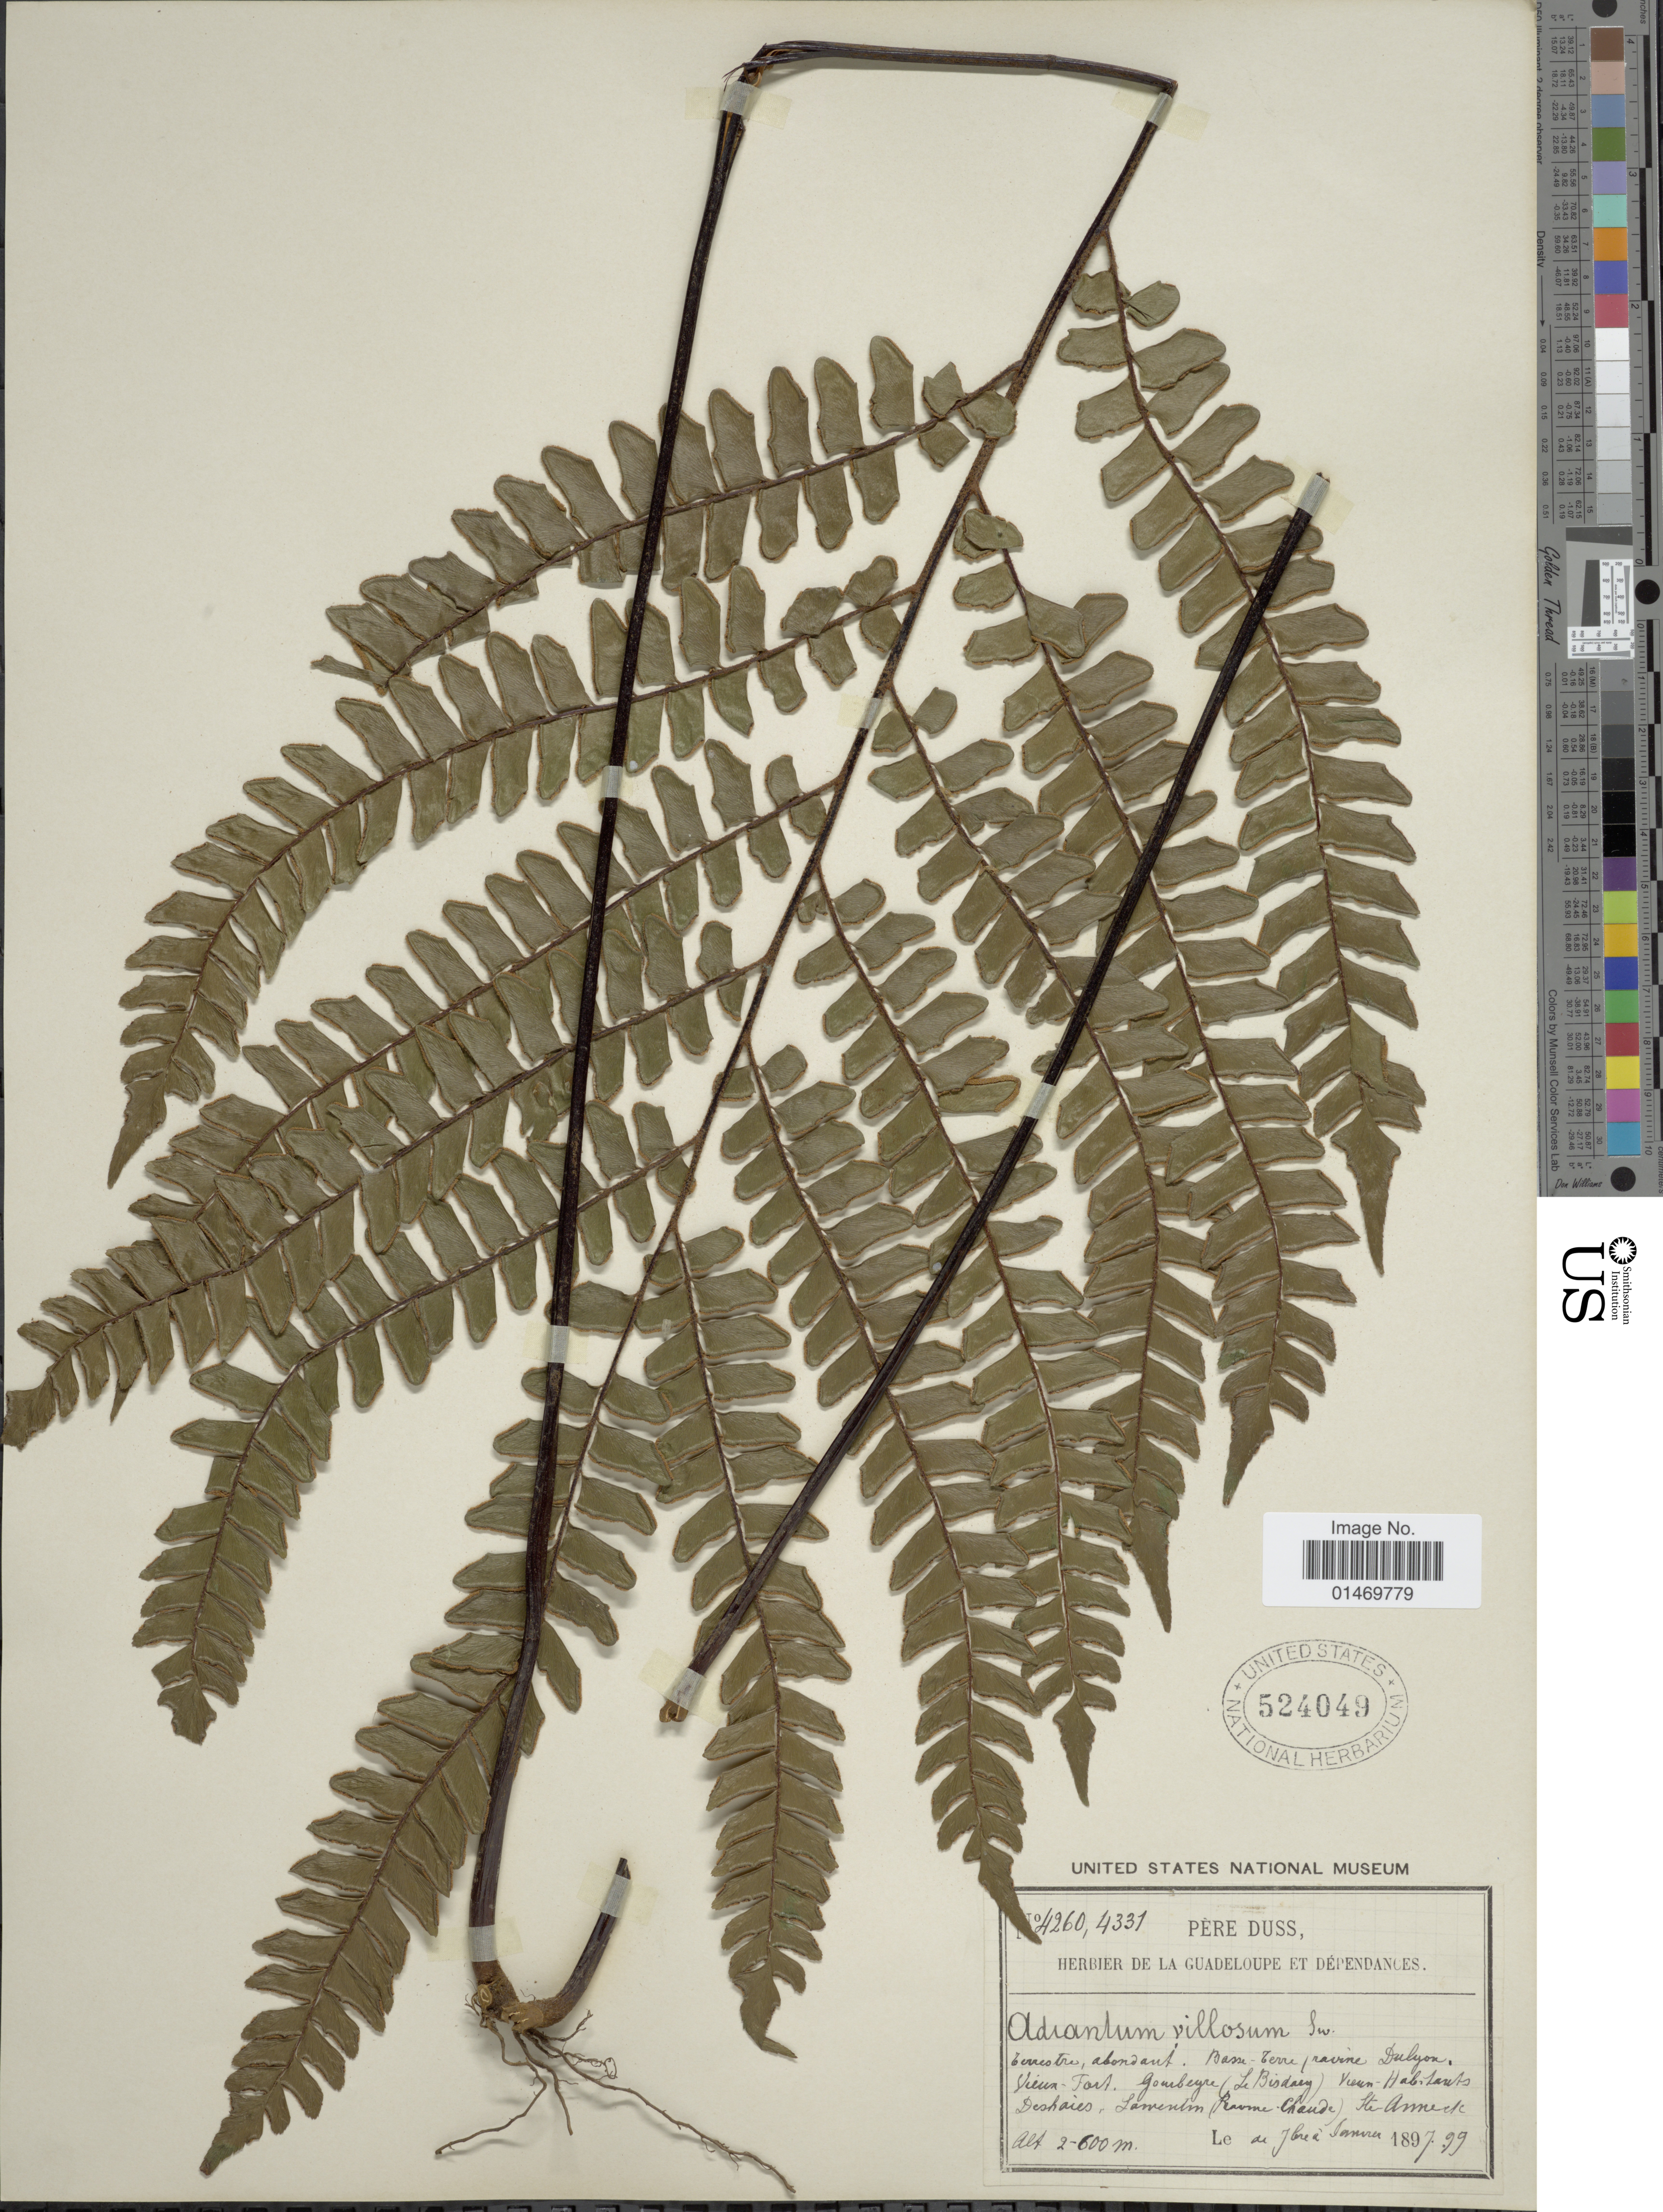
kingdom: Plantae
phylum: Tracheophyta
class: Polypodiopsida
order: Polypodiales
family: Pteridaceae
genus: Adiantum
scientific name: Adiantum villosum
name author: L.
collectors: Père Duss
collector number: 4260/4331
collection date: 1897-09/1899-01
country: Guadeloupe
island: Leeward Is.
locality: Terrestre abondant, Basse-Terre ravine Dulyon, Vieux-Fort, Gourbeyre (Le Bisdary) Vieux-Habitants, Deshaies, Lamentin. (Riviere Chaude) Ste. Arme etc.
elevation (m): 200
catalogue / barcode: US 524049